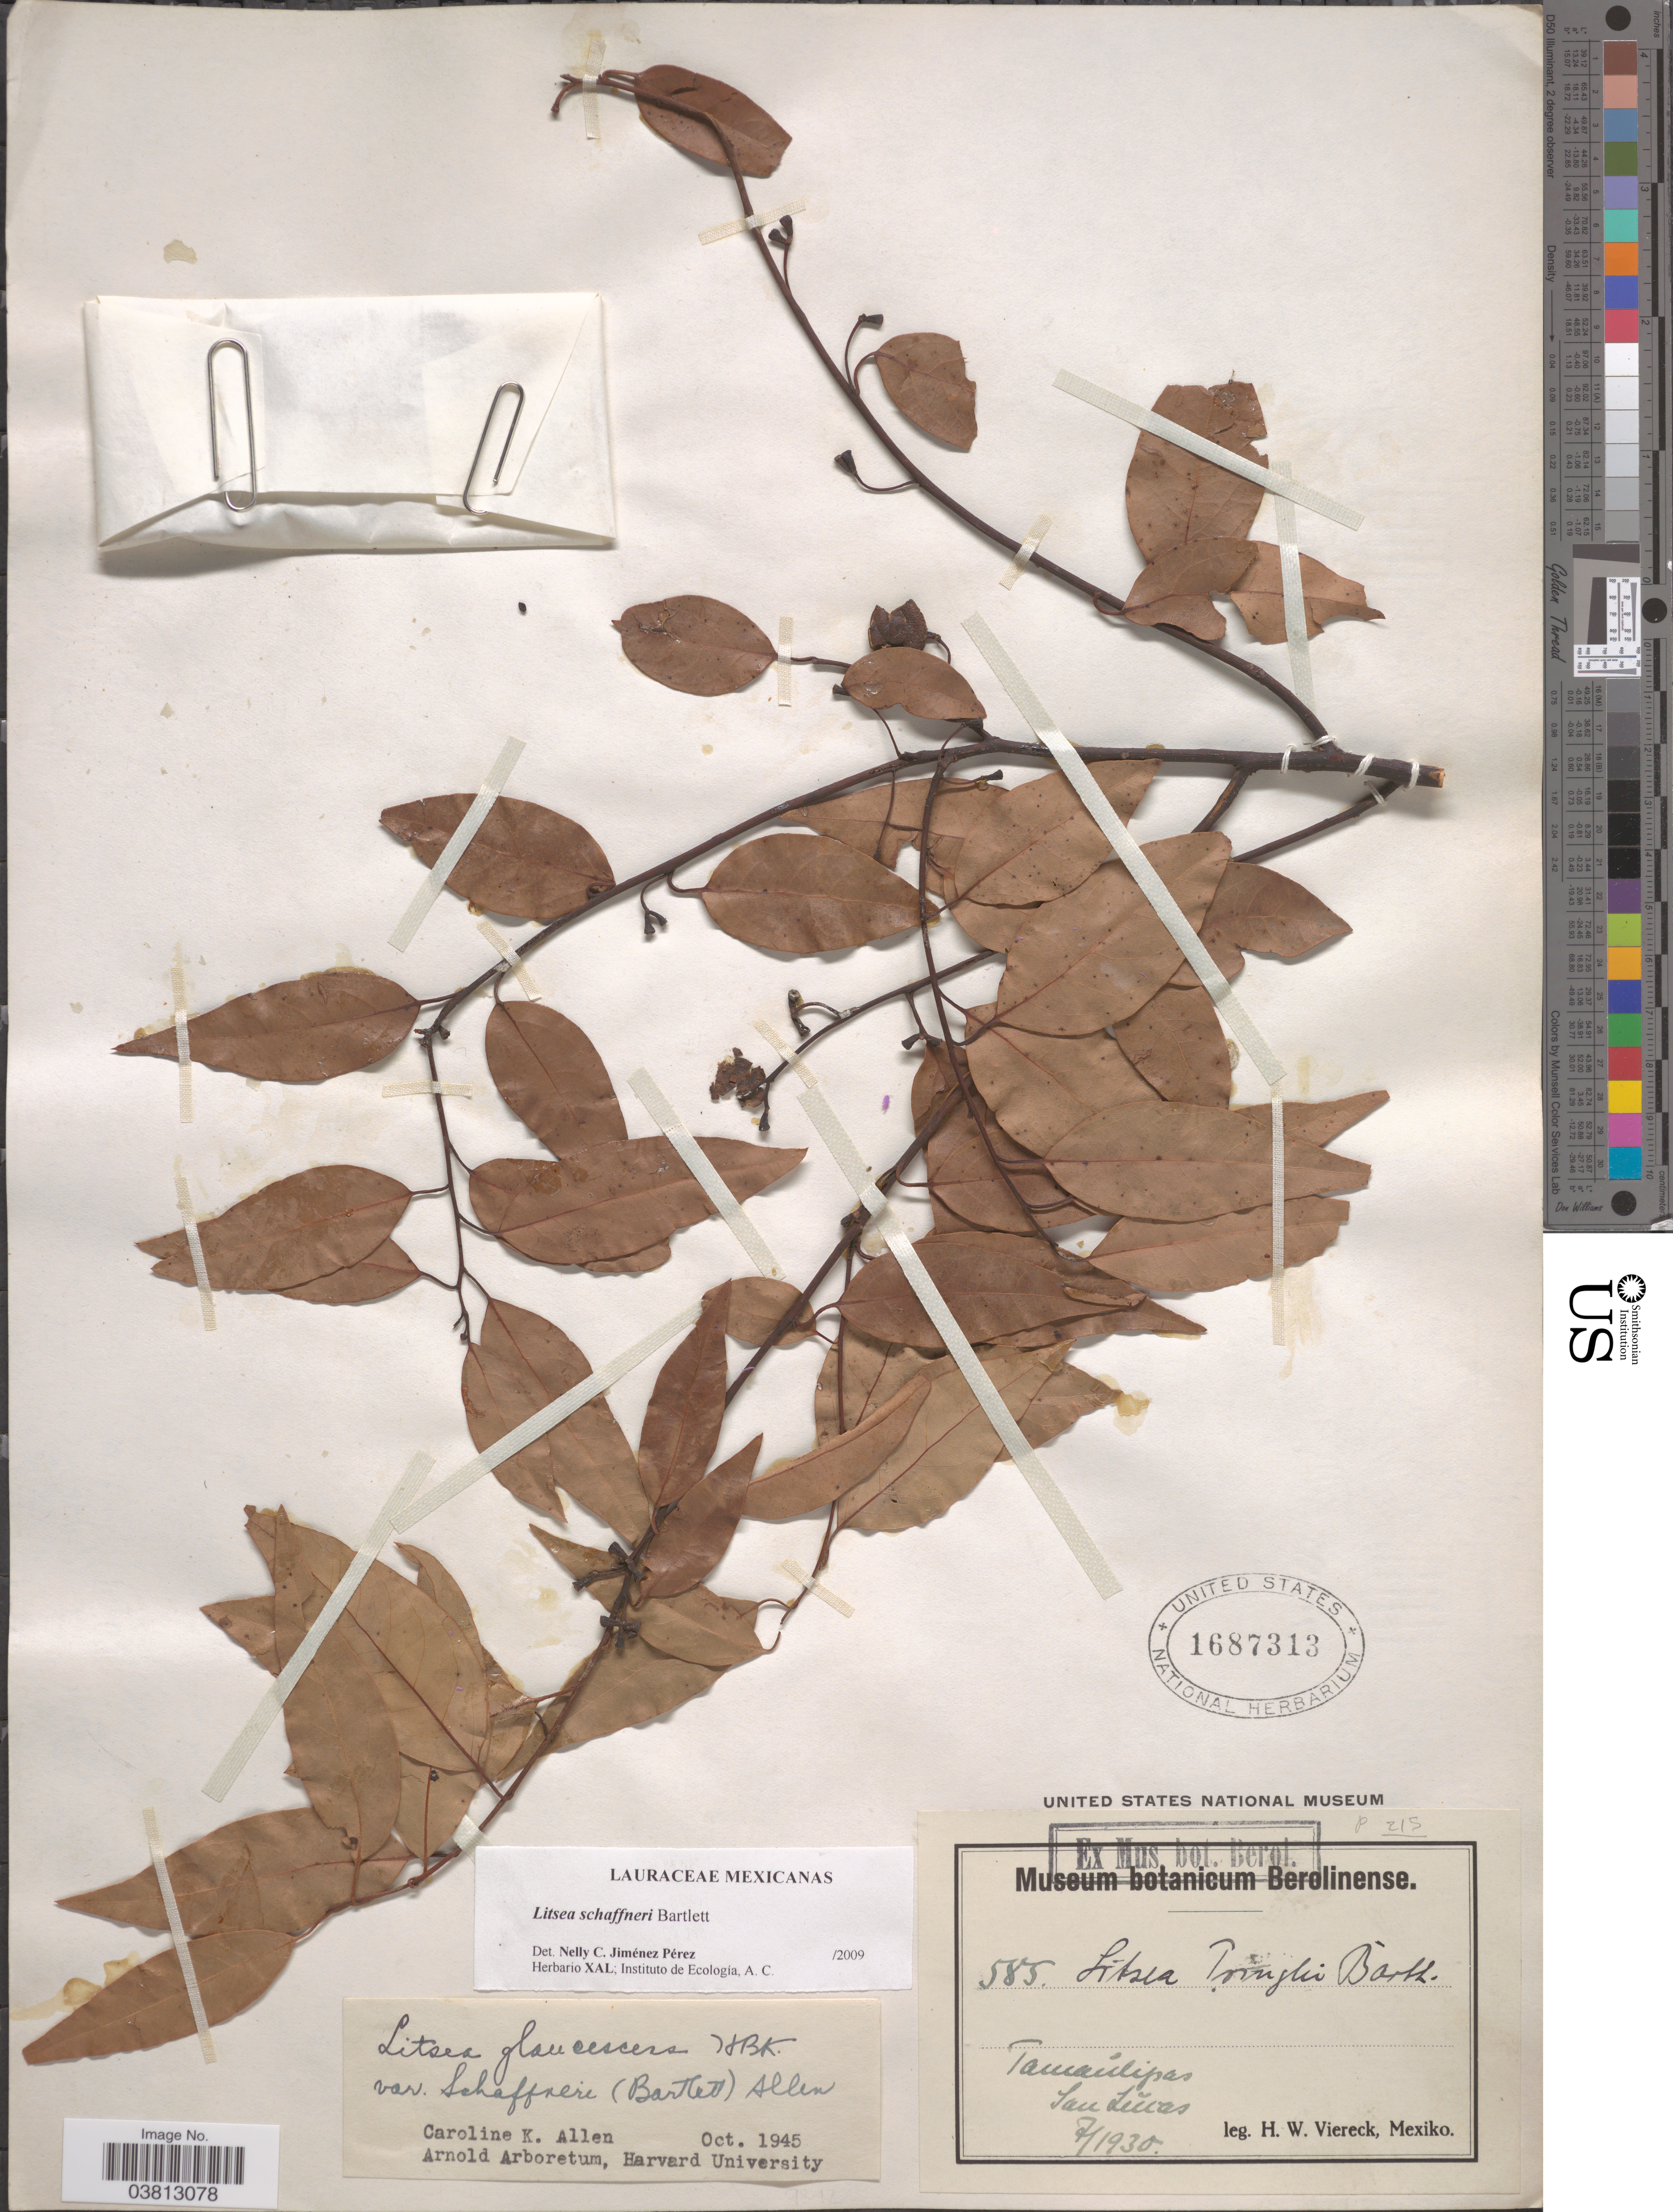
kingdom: Plantae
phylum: Tracheophyta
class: Magnoliopsida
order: Laurales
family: Lauraceae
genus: Litsea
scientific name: Litsea schaffneri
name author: Bartlett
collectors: H. W. Viereck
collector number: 585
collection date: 1935-07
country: Mexico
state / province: Tamaulipas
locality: San Lucas.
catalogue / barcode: US 1687313